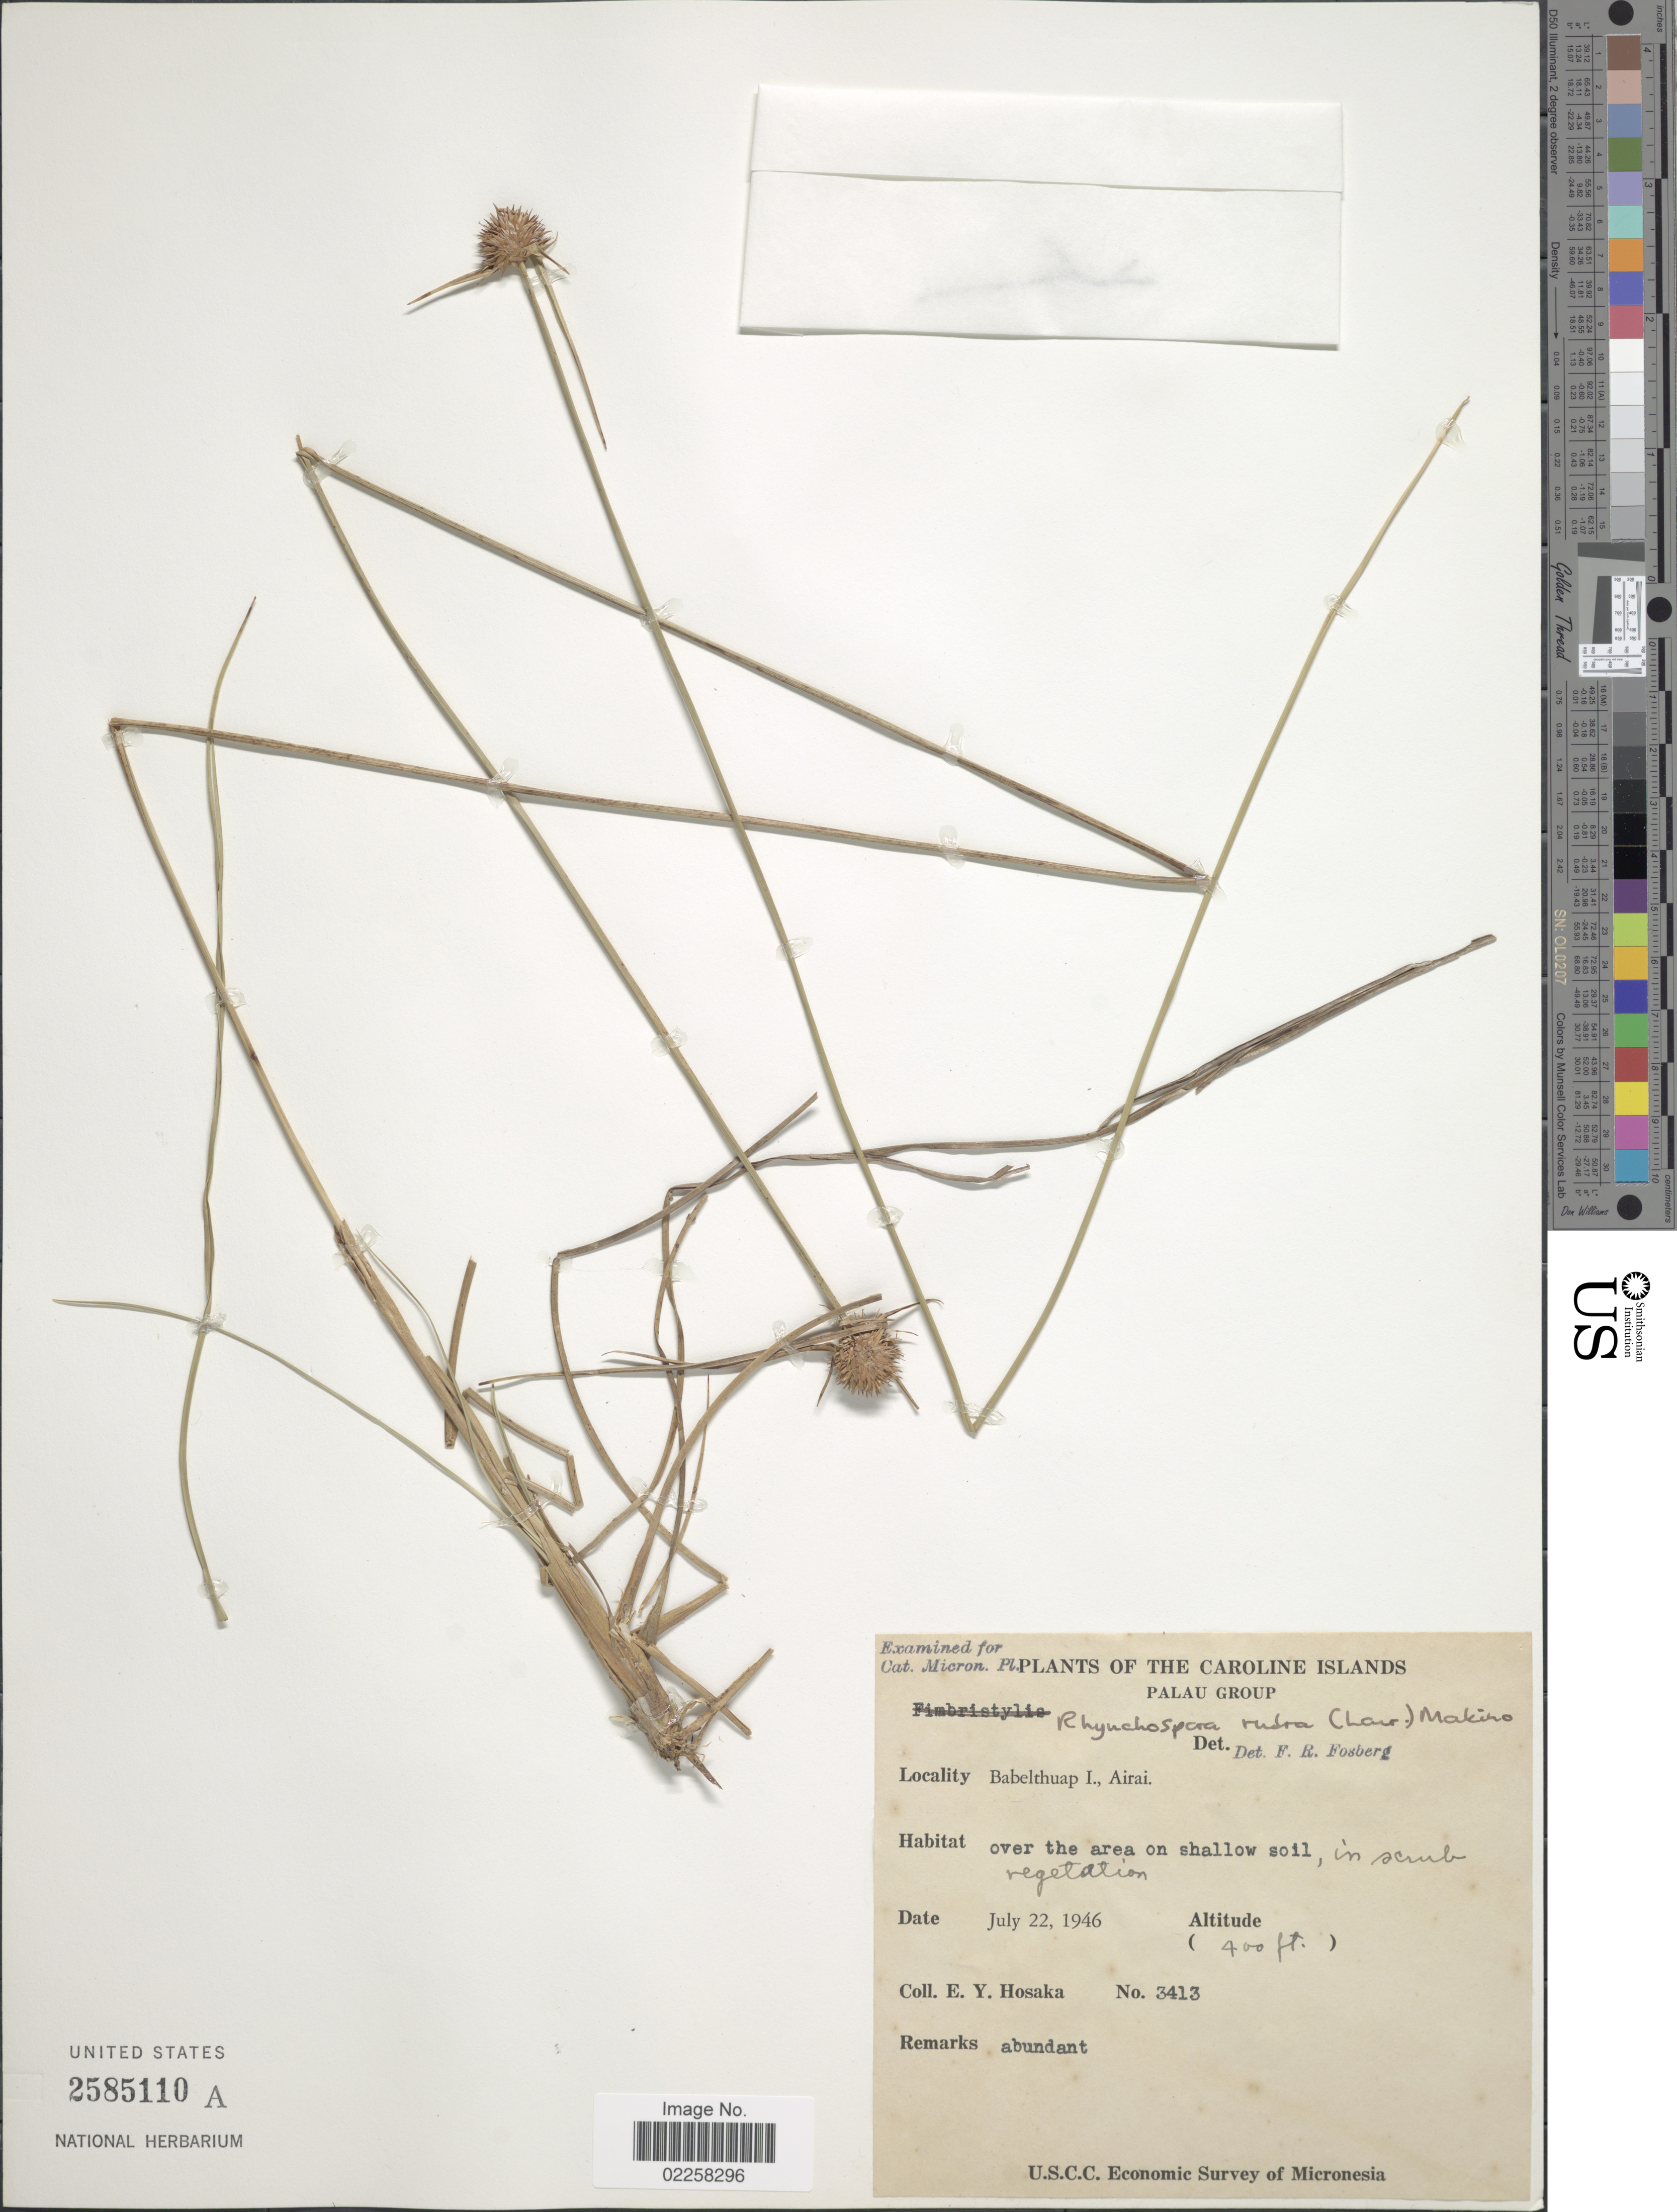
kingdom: Plantae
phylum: Tracheophyta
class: Liliopsida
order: Poales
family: Cyperaceae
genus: Rhynchospora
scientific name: Rhynchospora rubra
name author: (Lour.) Makino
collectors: E. Y. Hosaka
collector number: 3413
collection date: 1946-07-22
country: Palau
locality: The Caroline Islands, Palau Group, Babelthuap I., Airai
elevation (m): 122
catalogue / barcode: US 2585110A